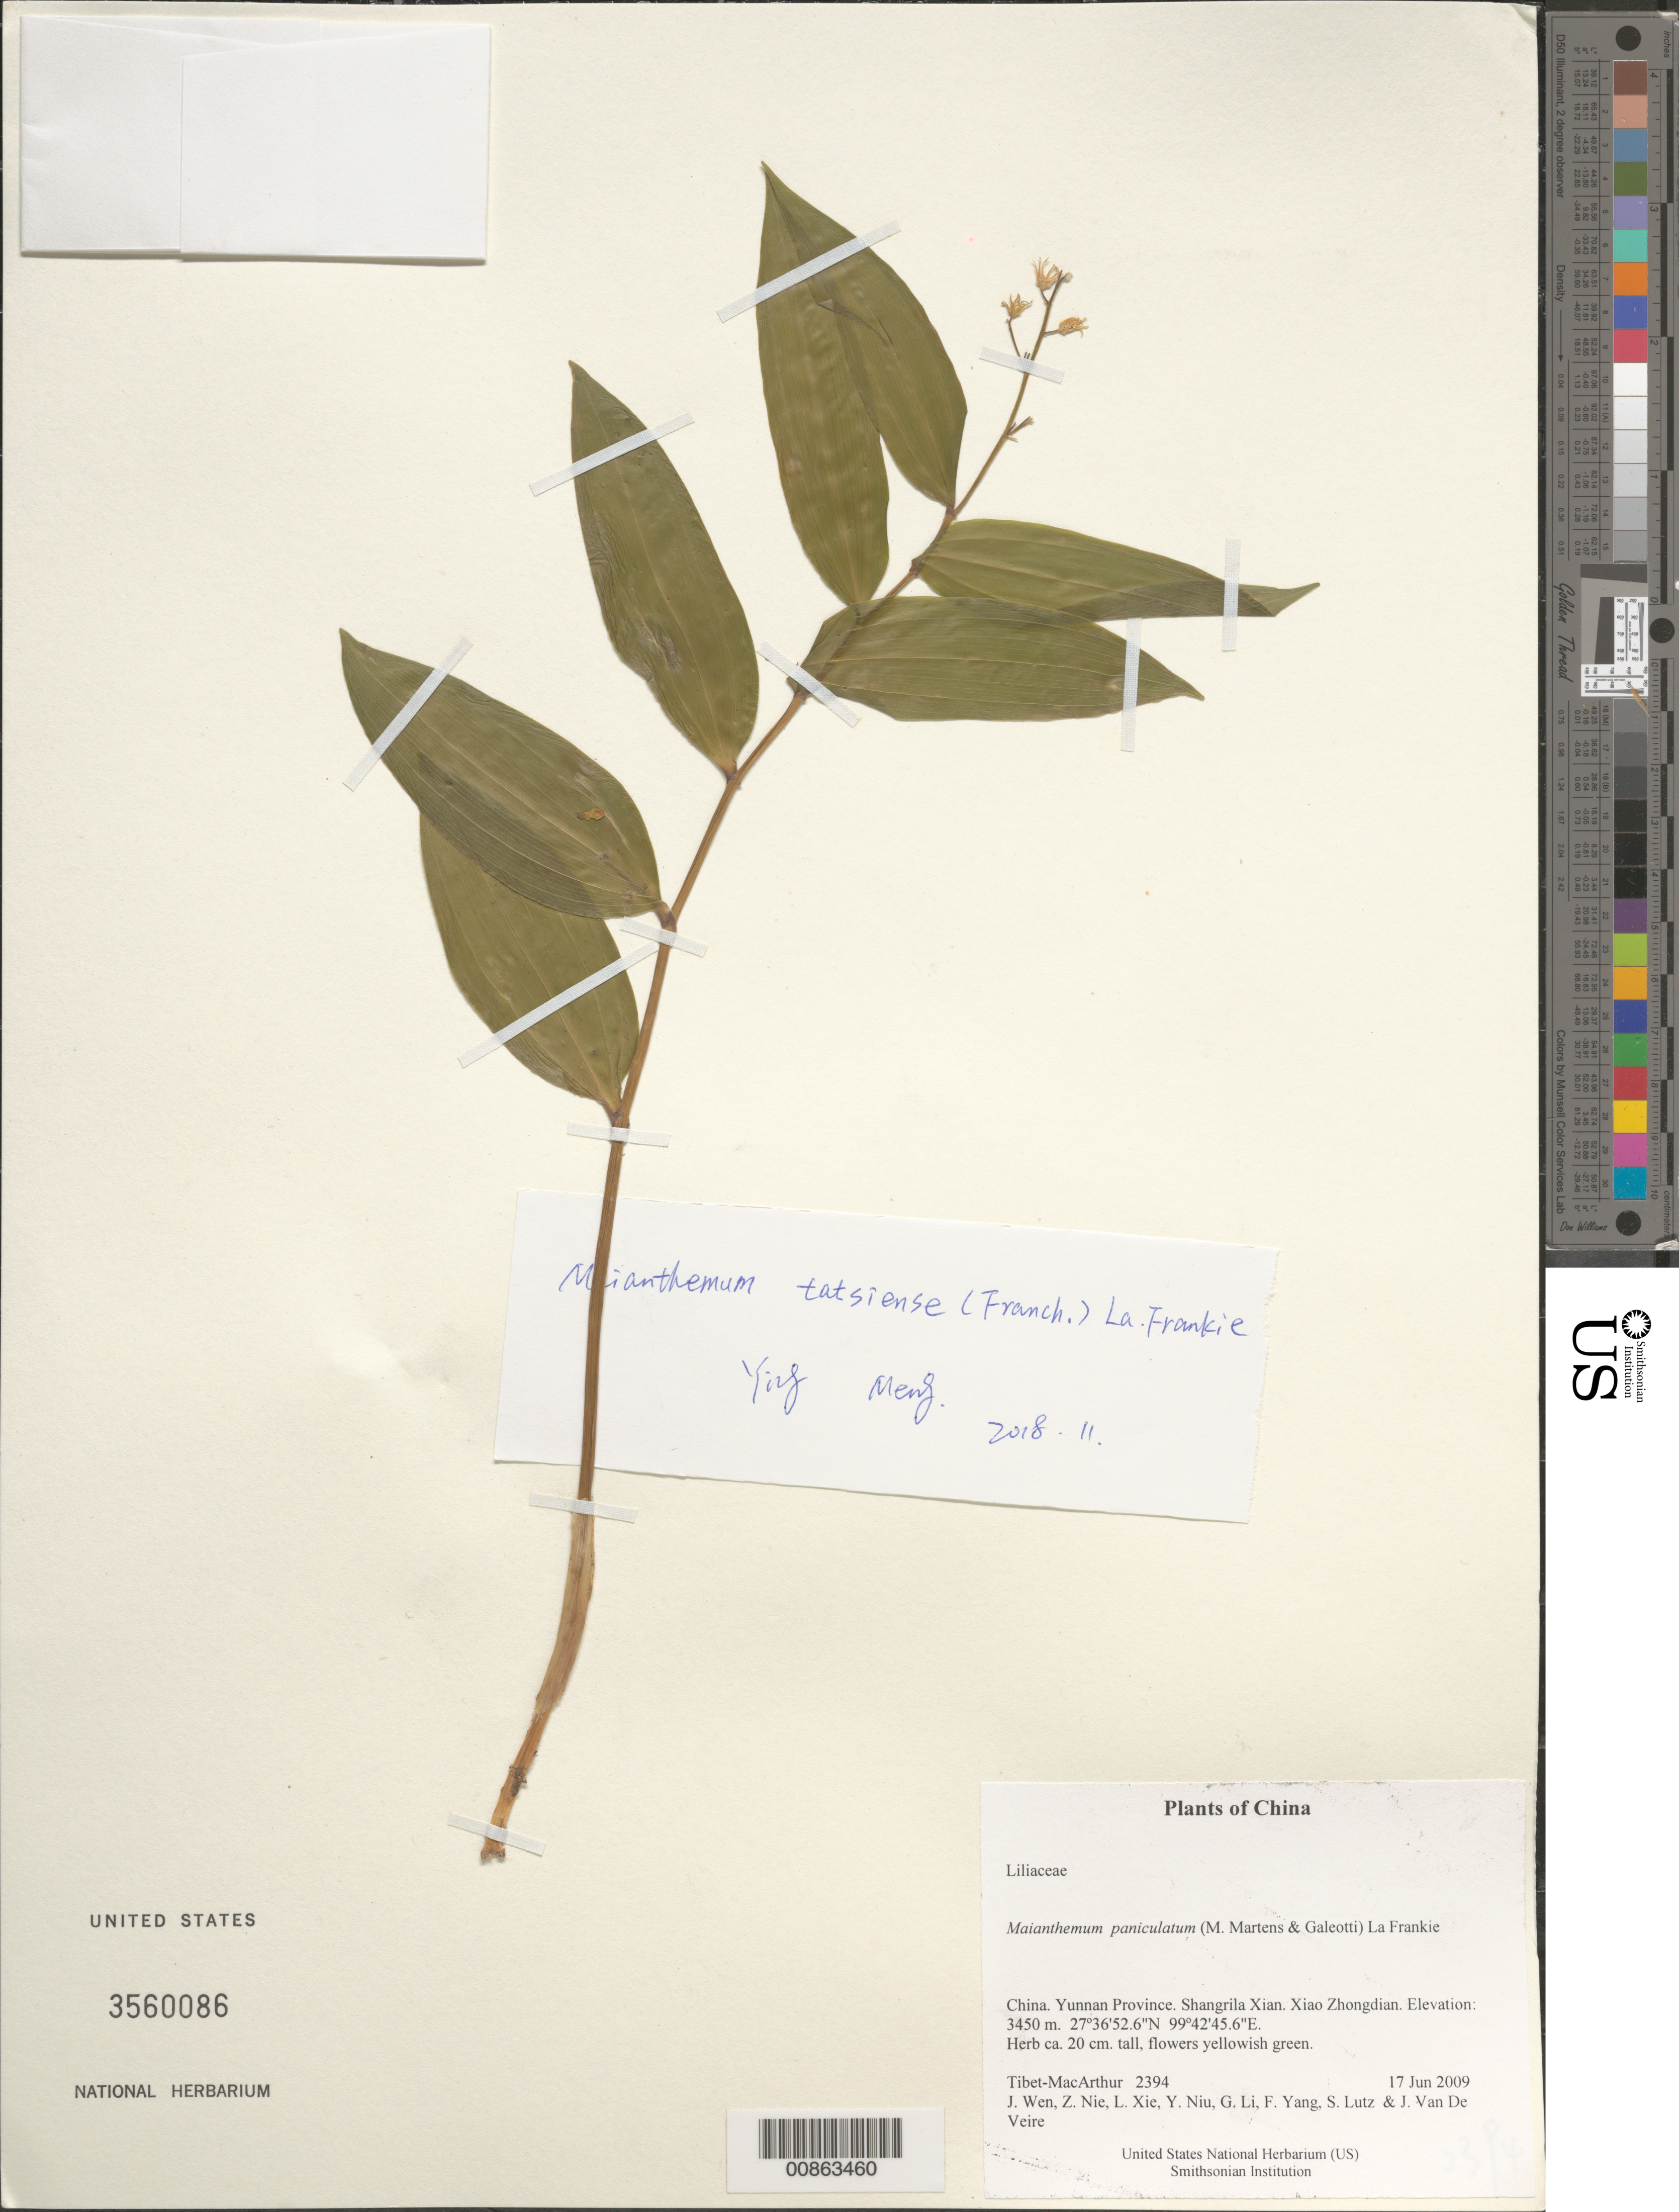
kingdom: Plantae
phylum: Tracheophyta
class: Liliopsida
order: Asparagales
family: Asparagaceae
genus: Maianthemum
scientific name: Maianthemum paniculatum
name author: (M. Martens & Galeotti) LaFrankie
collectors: Tibet-MacArthur, J. Wen, Z. Nie, L. Xie, Y. Niu, G. Li, F. Yang, S. Lutz & J. Van De Veire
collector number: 2394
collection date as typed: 17 Jun 2009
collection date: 2009-06-17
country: China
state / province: Yunnan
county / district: Shangrila Xian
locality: Xiao Zhongdian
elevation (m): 3450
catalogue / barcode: US 3560086